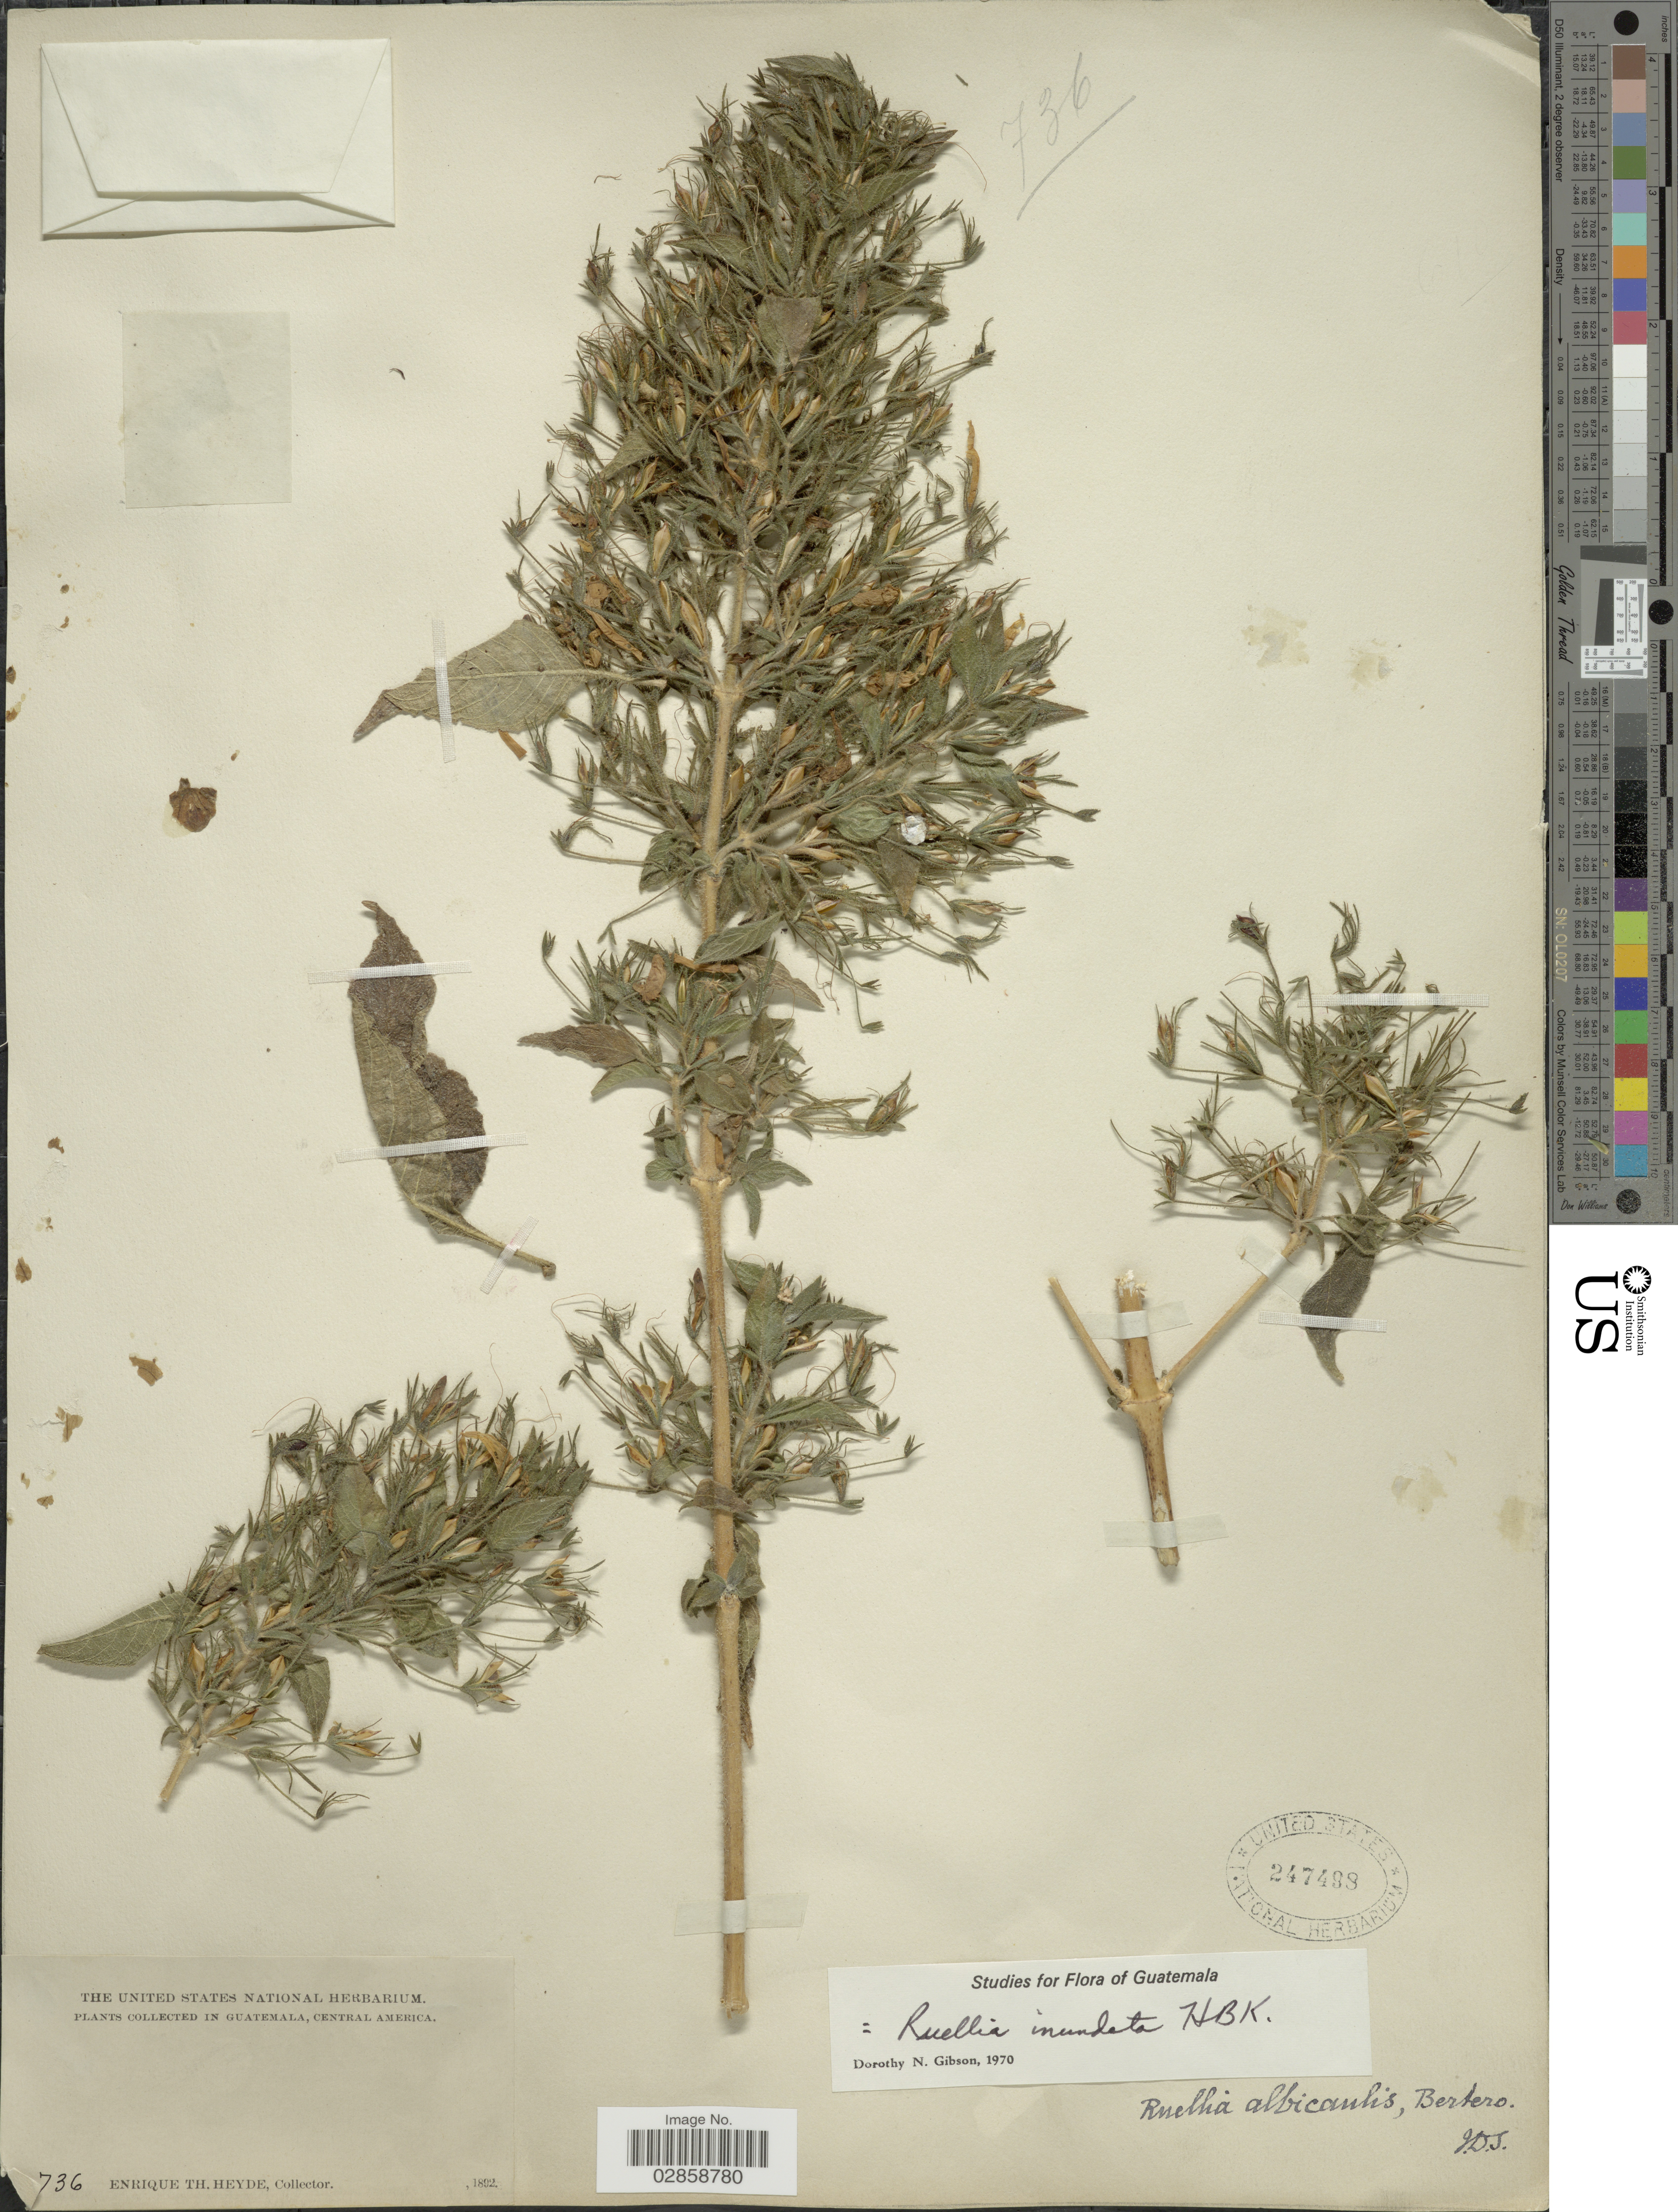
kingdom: Plantae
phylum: Tracheophyta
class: Magnoliopsida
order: Lamiales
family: Acanthaceae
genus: Ruellia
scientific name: Ruellia inundata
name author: Kunth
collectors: E. T. Heyde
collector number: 736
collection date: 1892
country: Guatemala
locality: Central America.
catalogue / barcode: US 247498